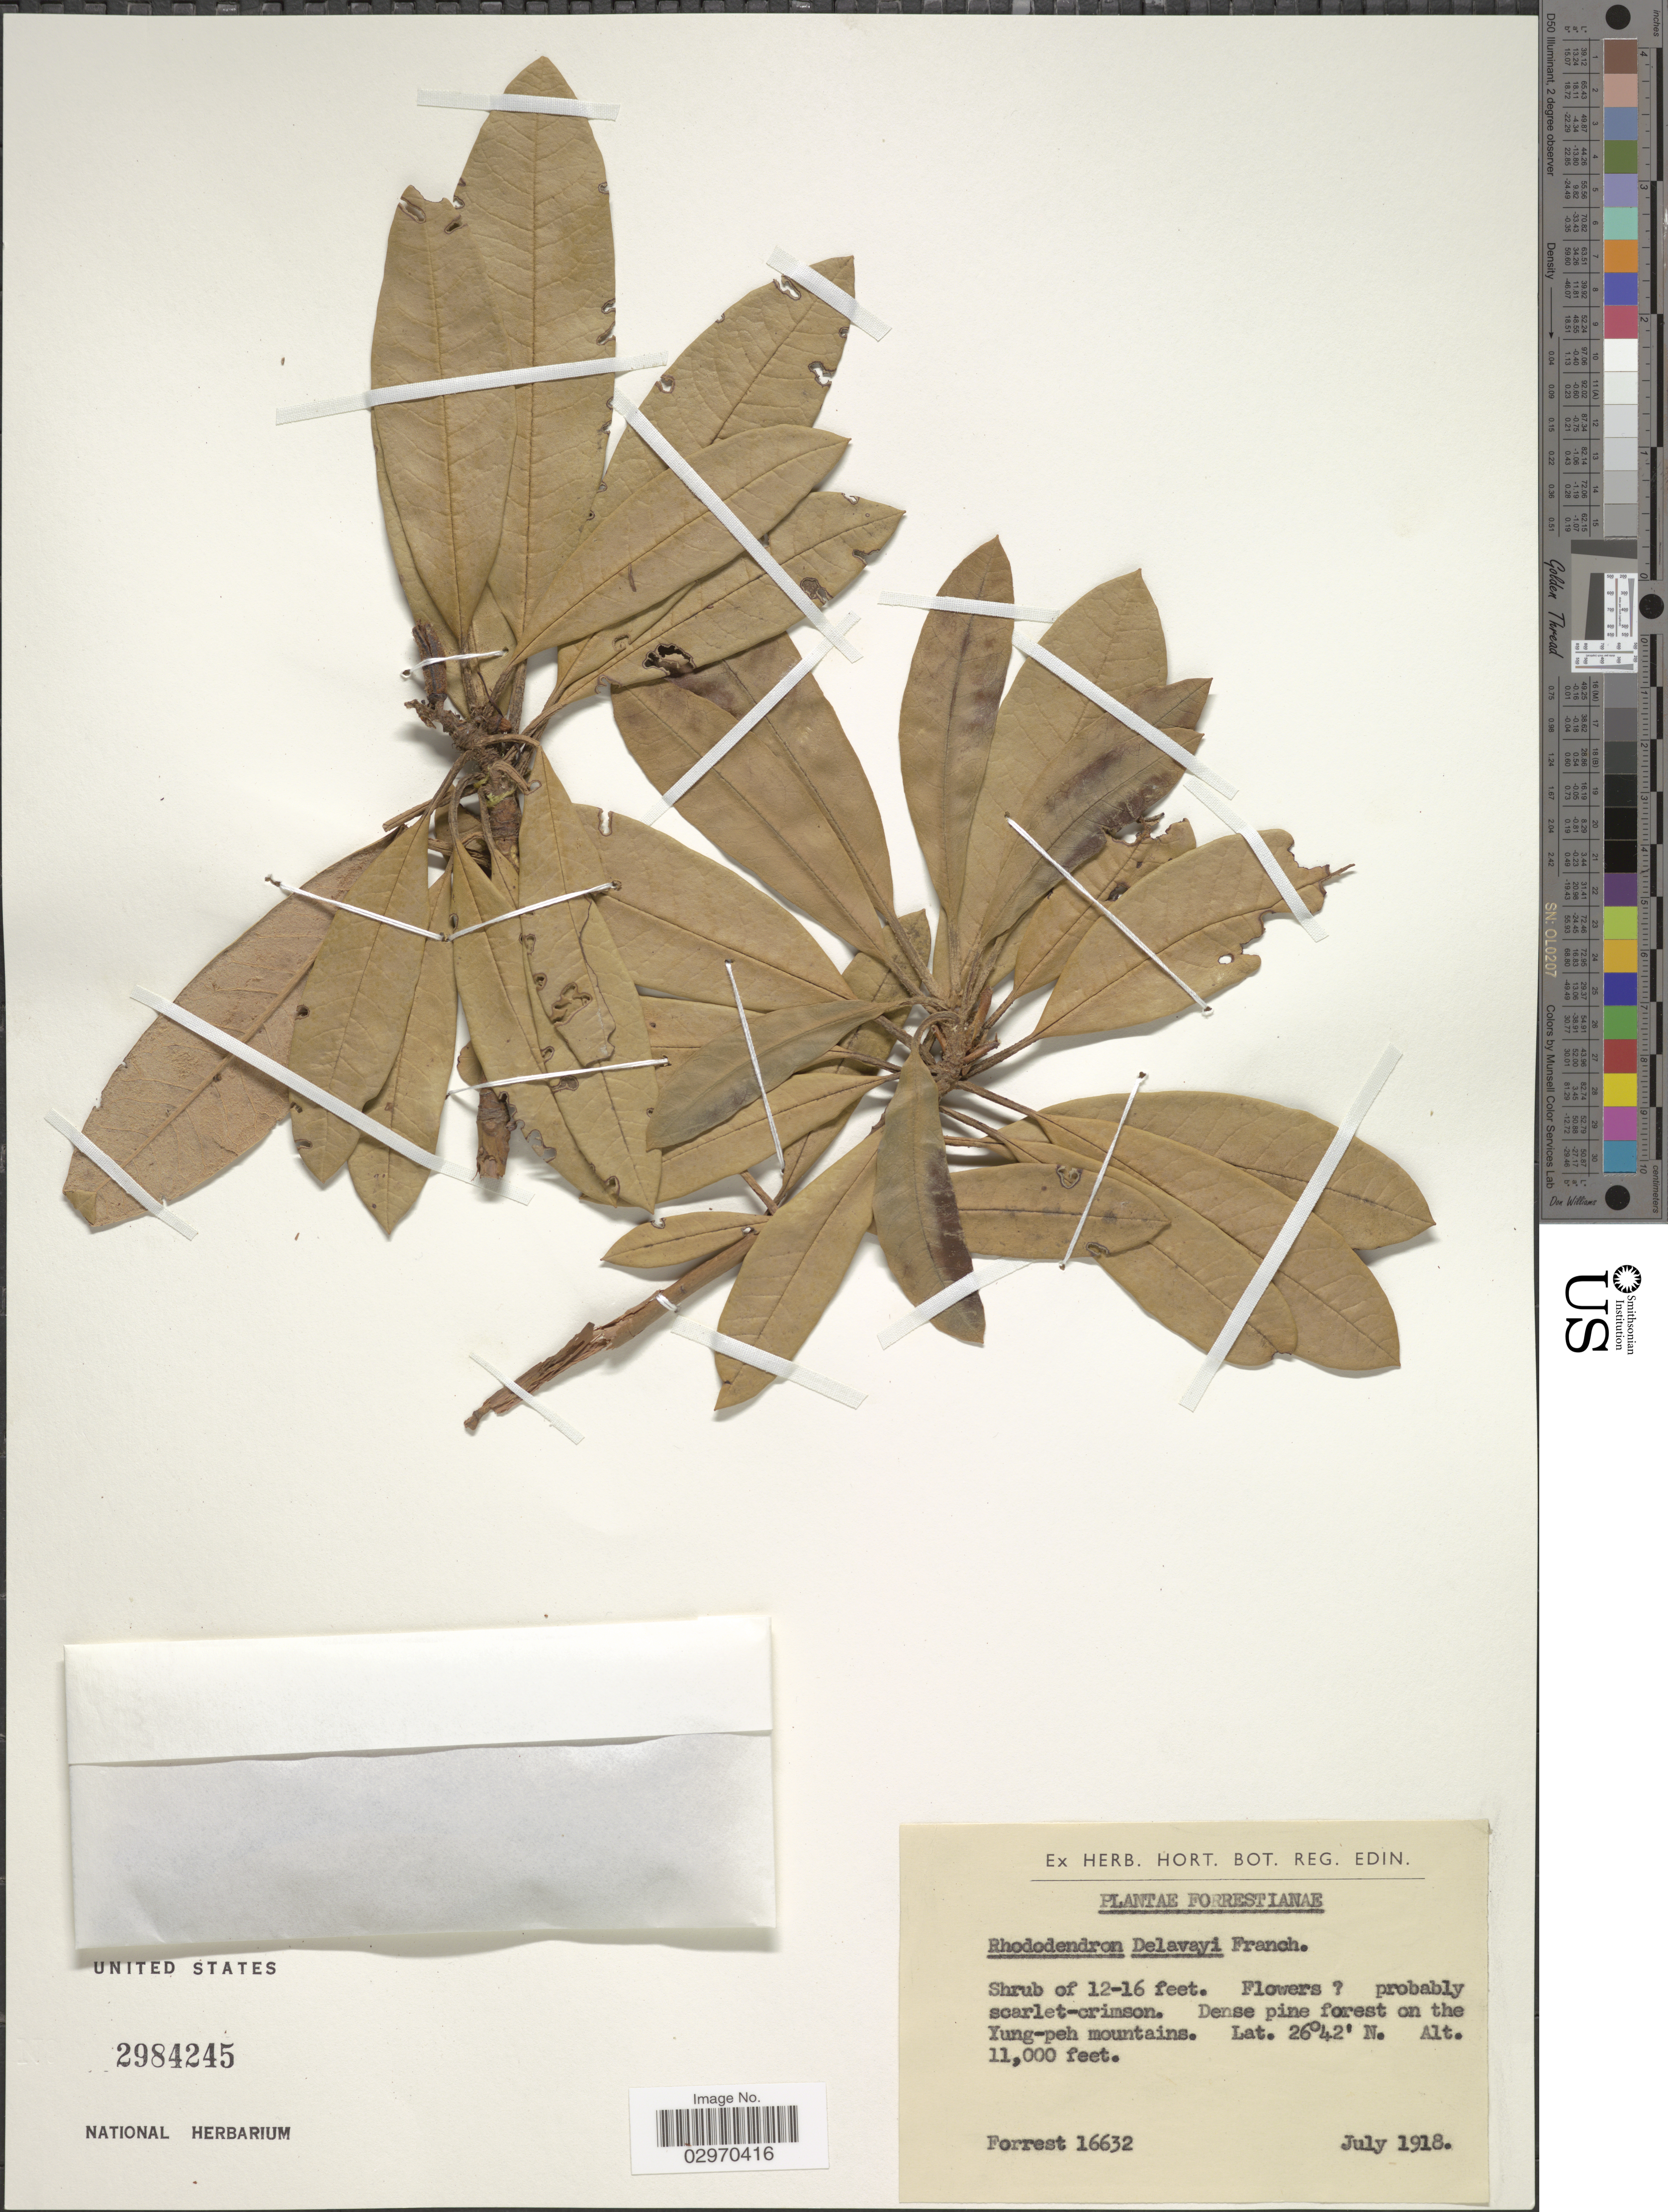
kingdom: Plantae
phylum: Tracheophyta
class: Magnoliopsida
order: Ericales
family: Ericaceae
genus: Rhododendron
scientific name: Rhododendron delavayi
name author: Franch.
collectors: -. Forrest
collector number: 16632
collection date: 1918-07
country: China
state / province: Yunnan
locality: Yung-peh mountains.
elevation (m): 3353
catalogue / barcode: US 2984245